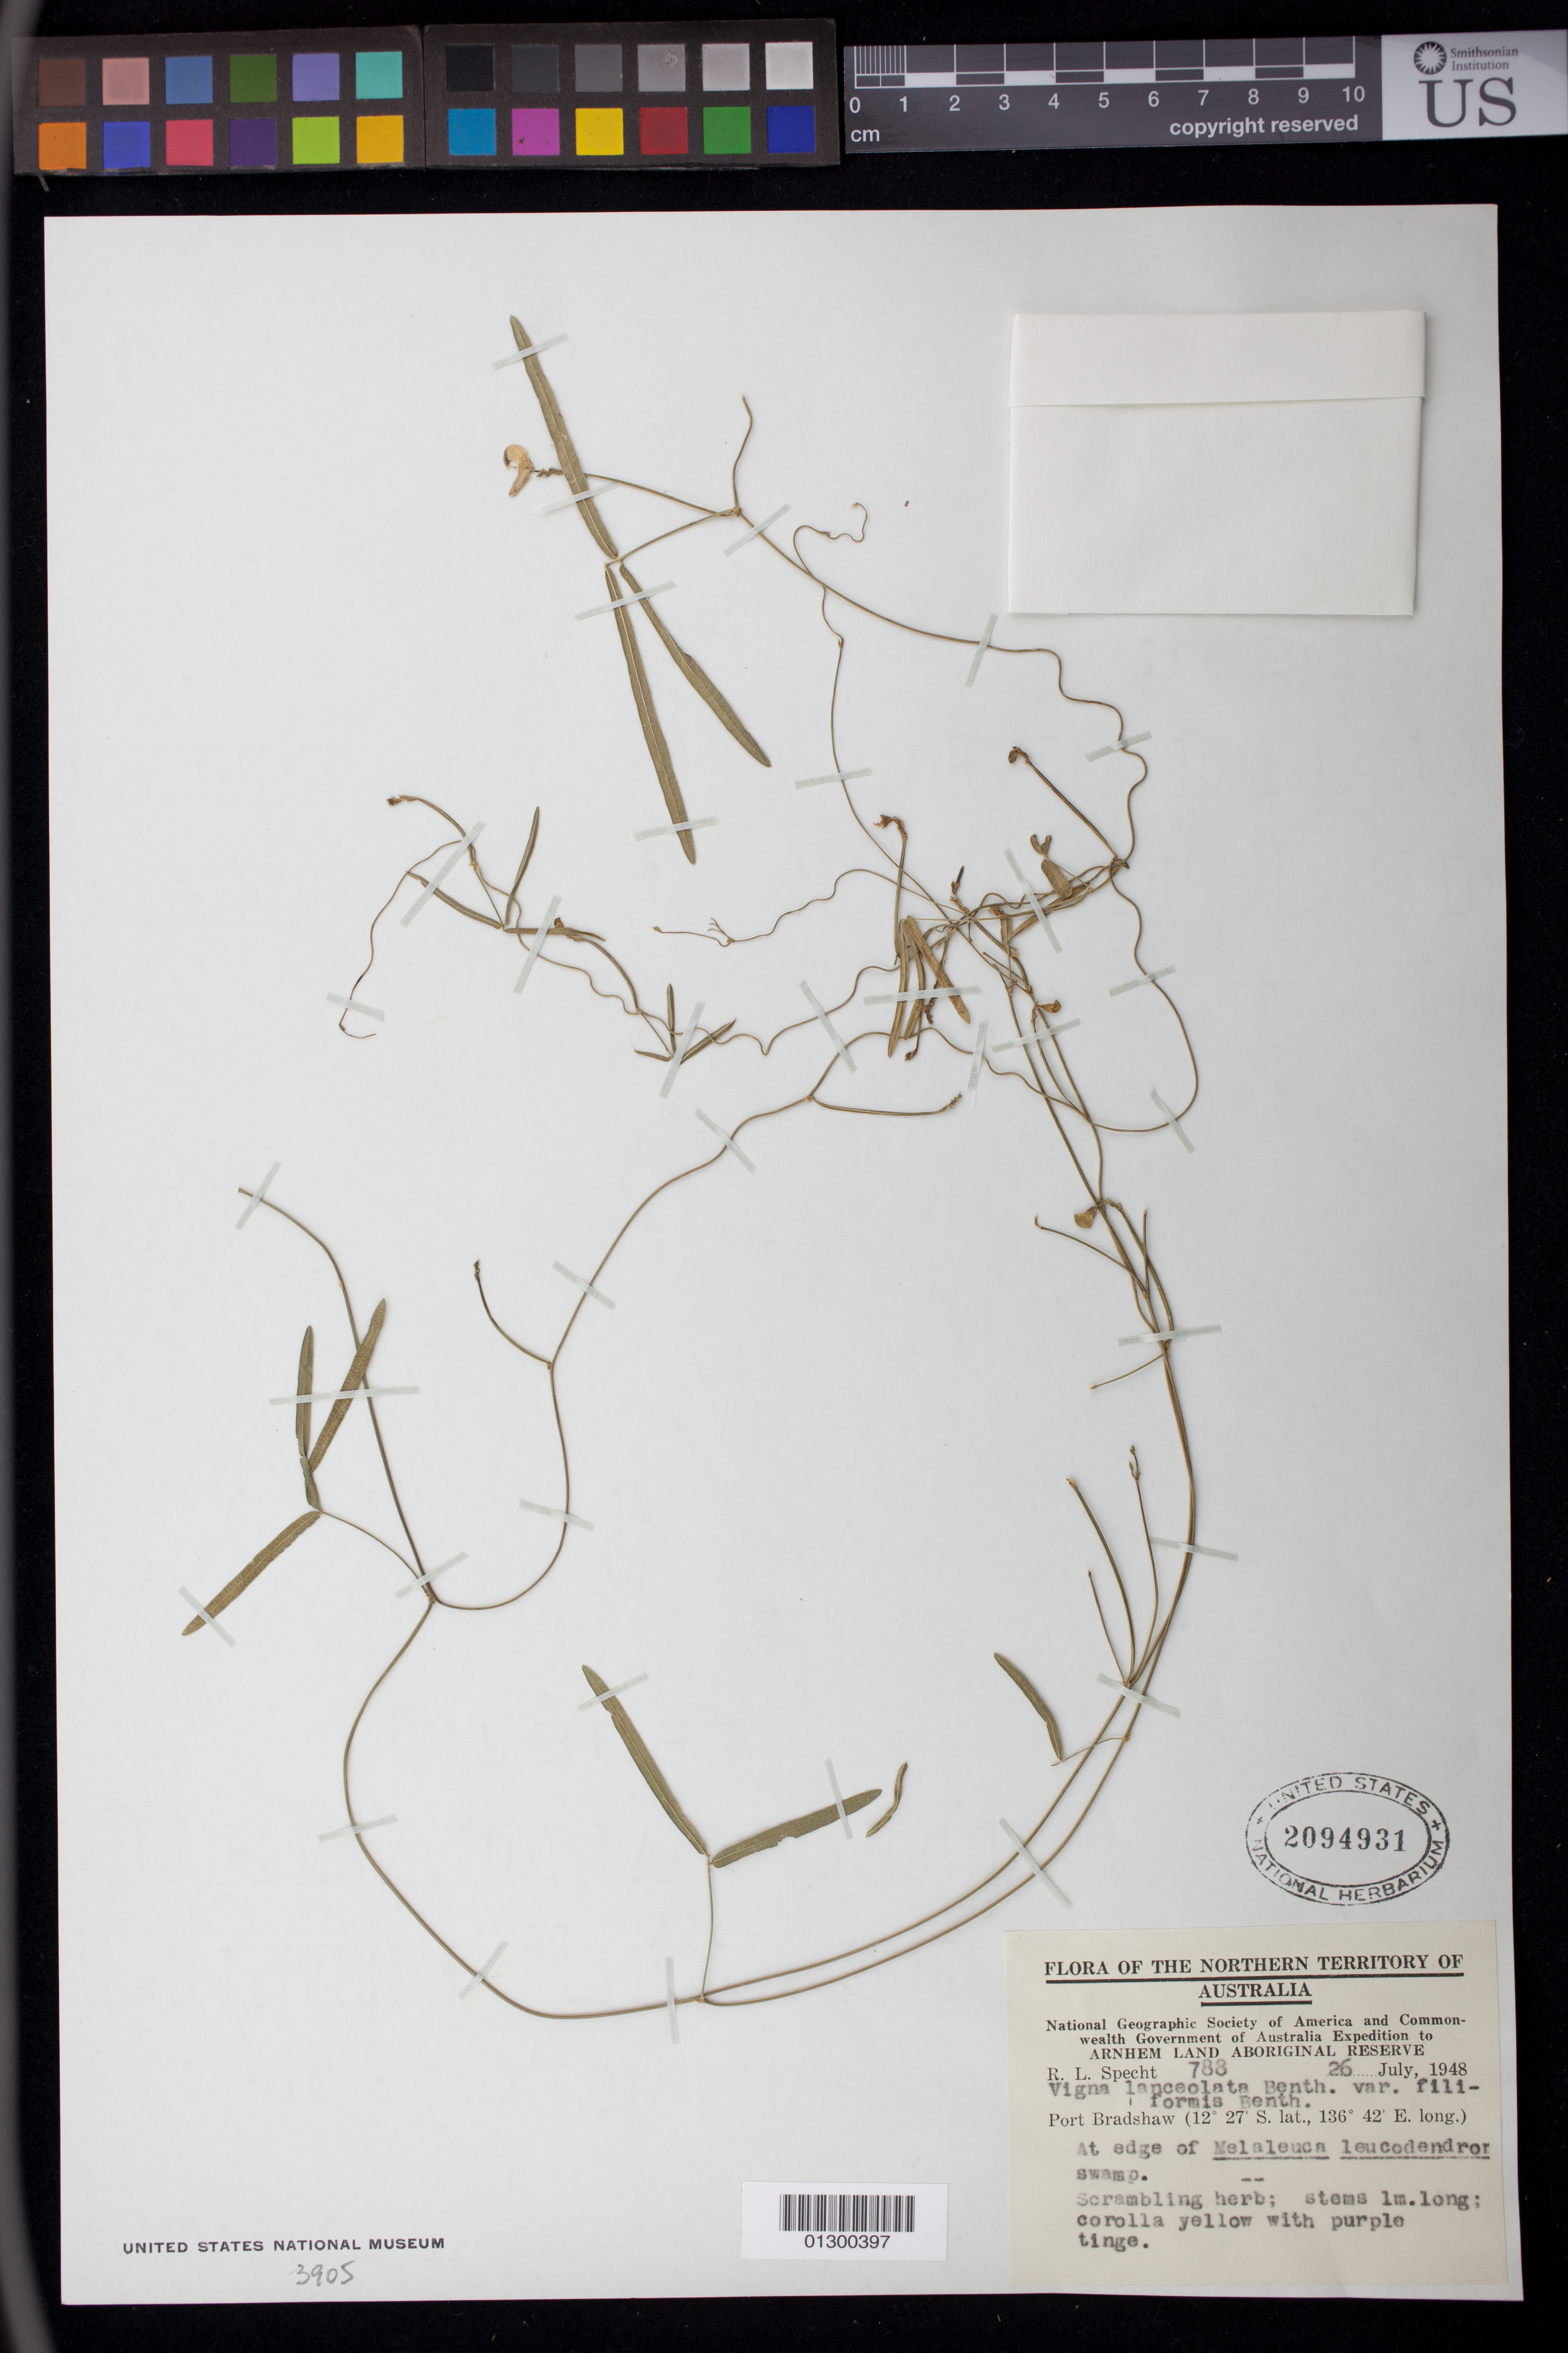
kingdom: Plantae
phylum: Tracheophyta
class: Magnoliopsida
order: Fabales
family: Fabaceae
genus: Vigna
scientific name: Vigna lanceolata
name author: Benth.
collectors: R. L. Specht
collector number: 788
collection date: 1948-07-26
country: Australia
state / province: Northern Territory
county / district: East Arnhem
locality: Port Bradshaw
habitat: At edge of Melaleuca leucodendron swamp.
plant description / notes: Scrambling herb; stems 1 m. long; corolla yellow with purple tinge.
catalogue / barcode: US 2094931